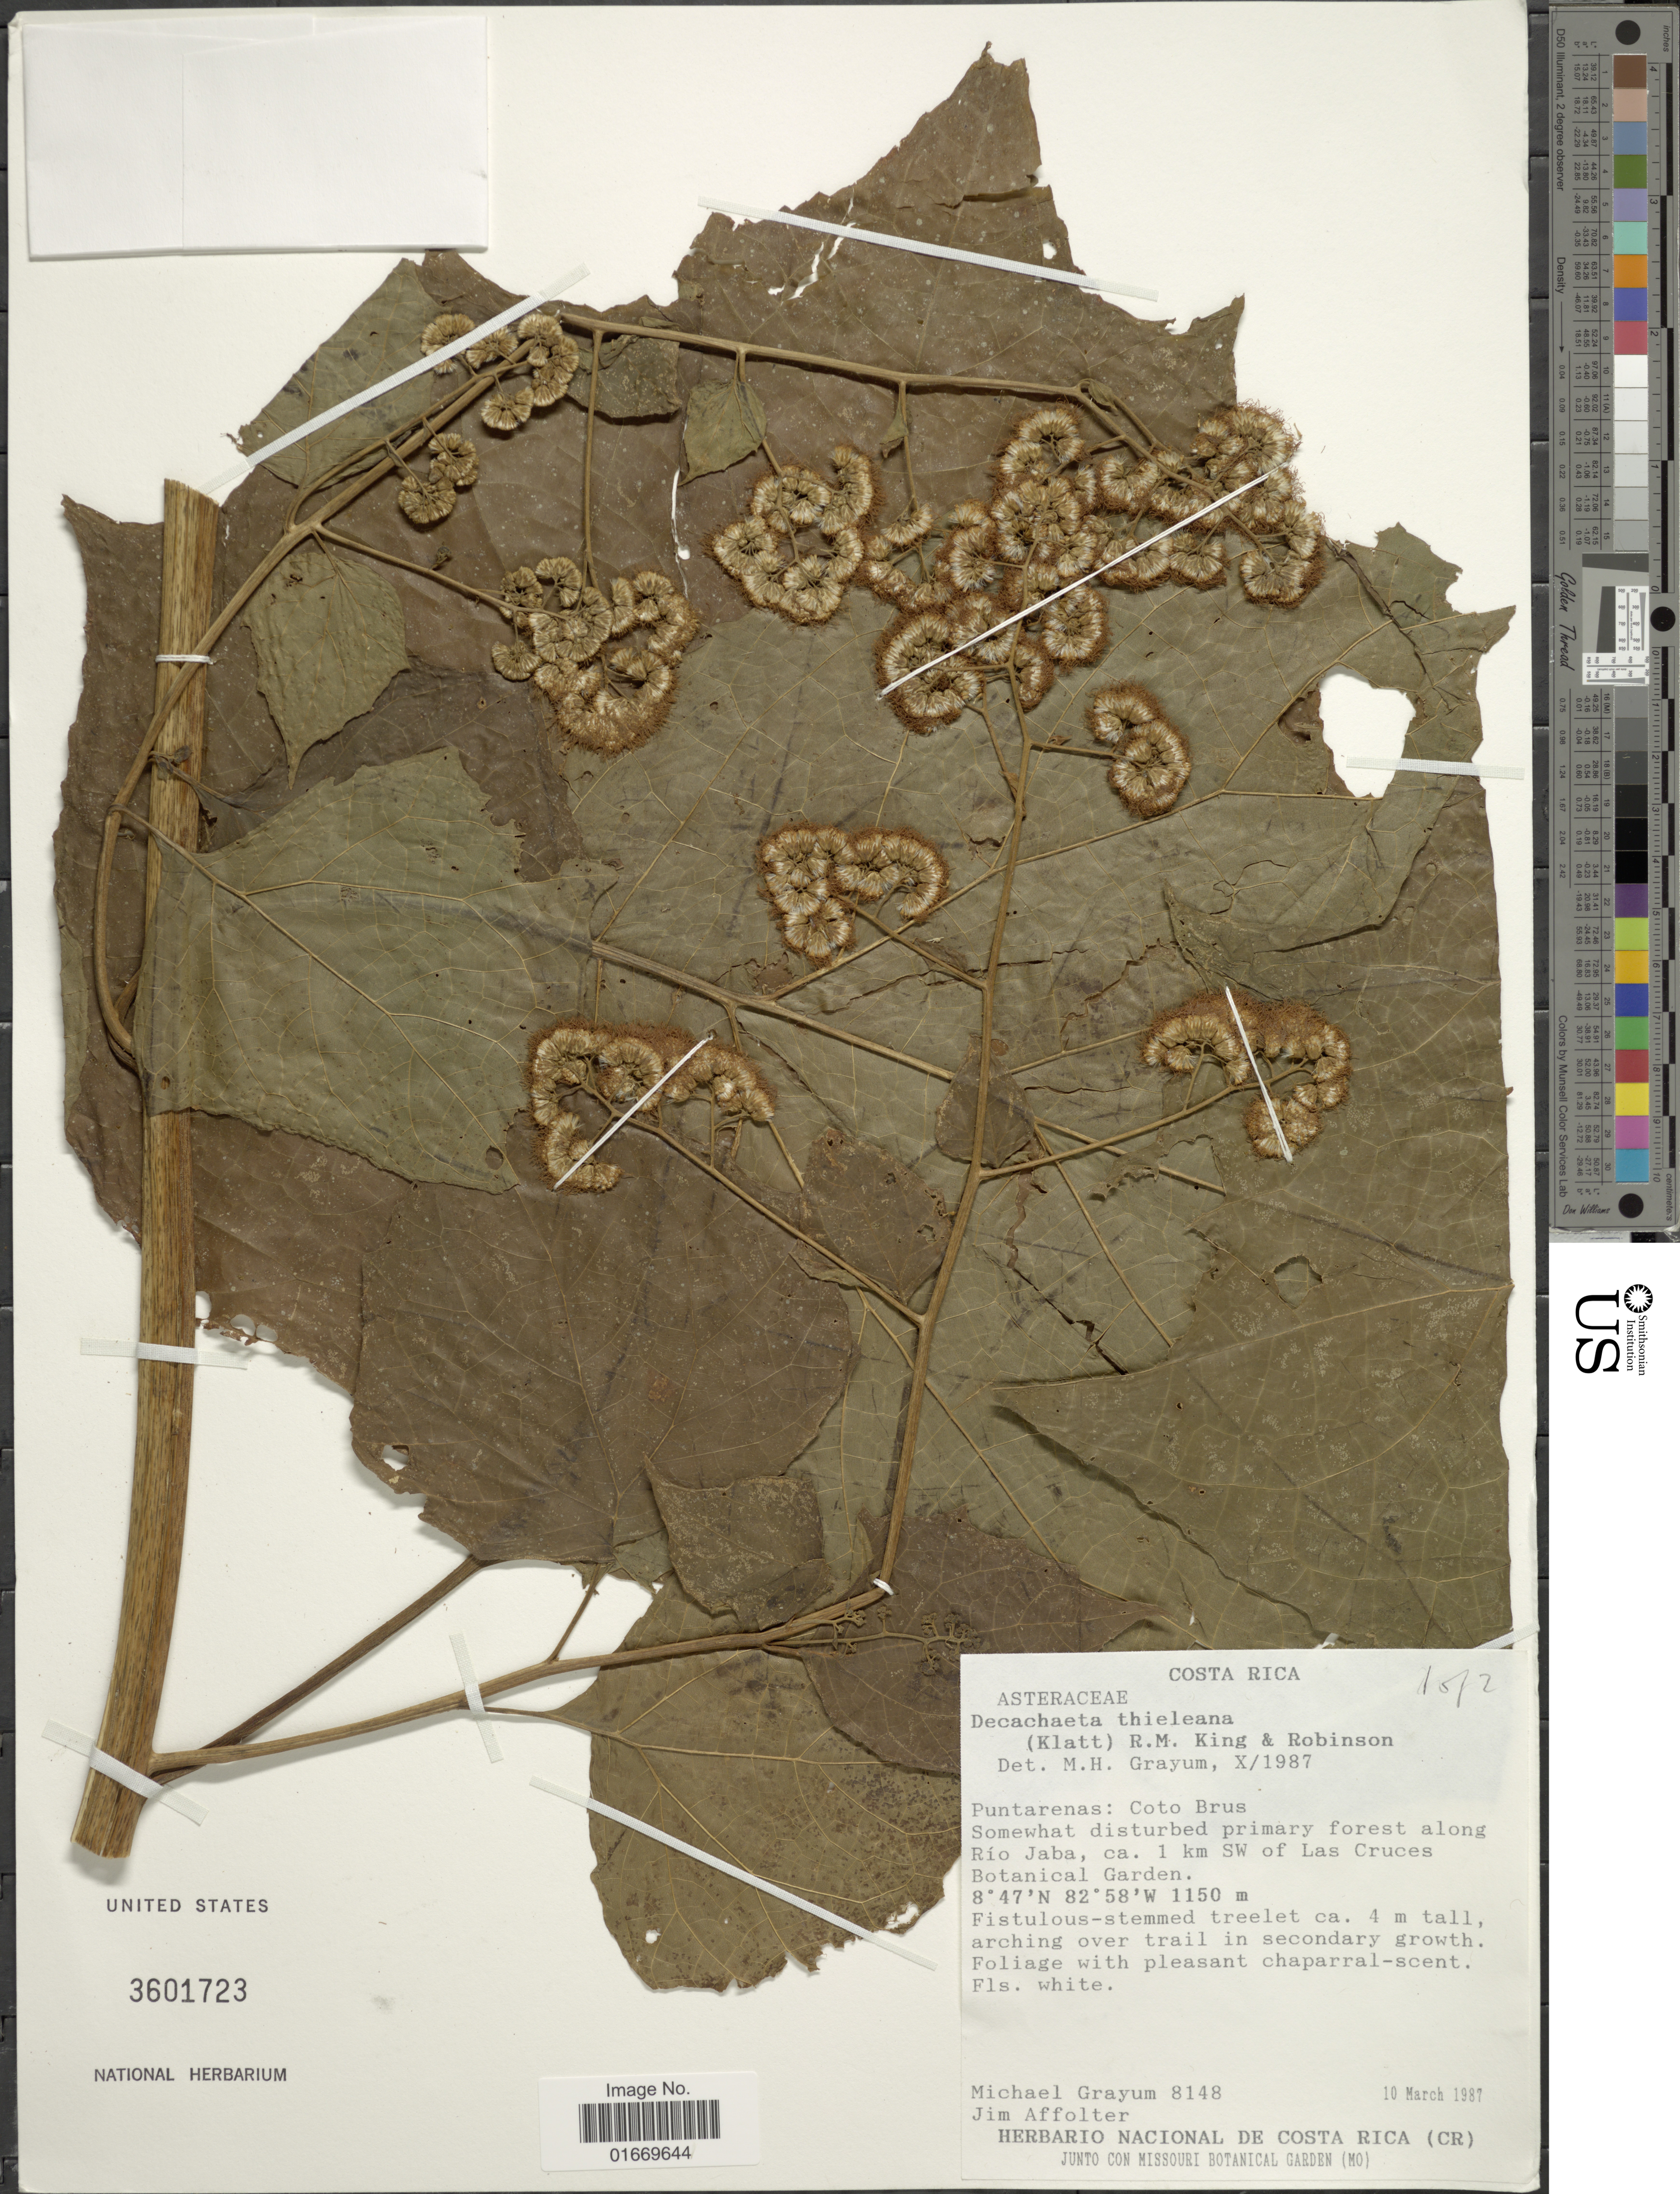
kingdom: Plantae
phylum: Tracheophyta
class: Magnoliopsida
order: Asterales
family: Asteraceae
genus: Decachaeta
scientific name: Decachaeta thieleana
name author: (Klatt) R.M. King & H. Rob.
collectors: M. H. Grayum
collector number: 8148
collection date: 1987-03-10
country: Costa Rica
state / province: Puntarenas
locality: Costa RIca. Puntarenas: Coto Brus. along Rio Jaba, ca. 1 km SW of Las Cruces Botanical Garden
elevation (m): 1150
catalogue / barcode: US 3601723